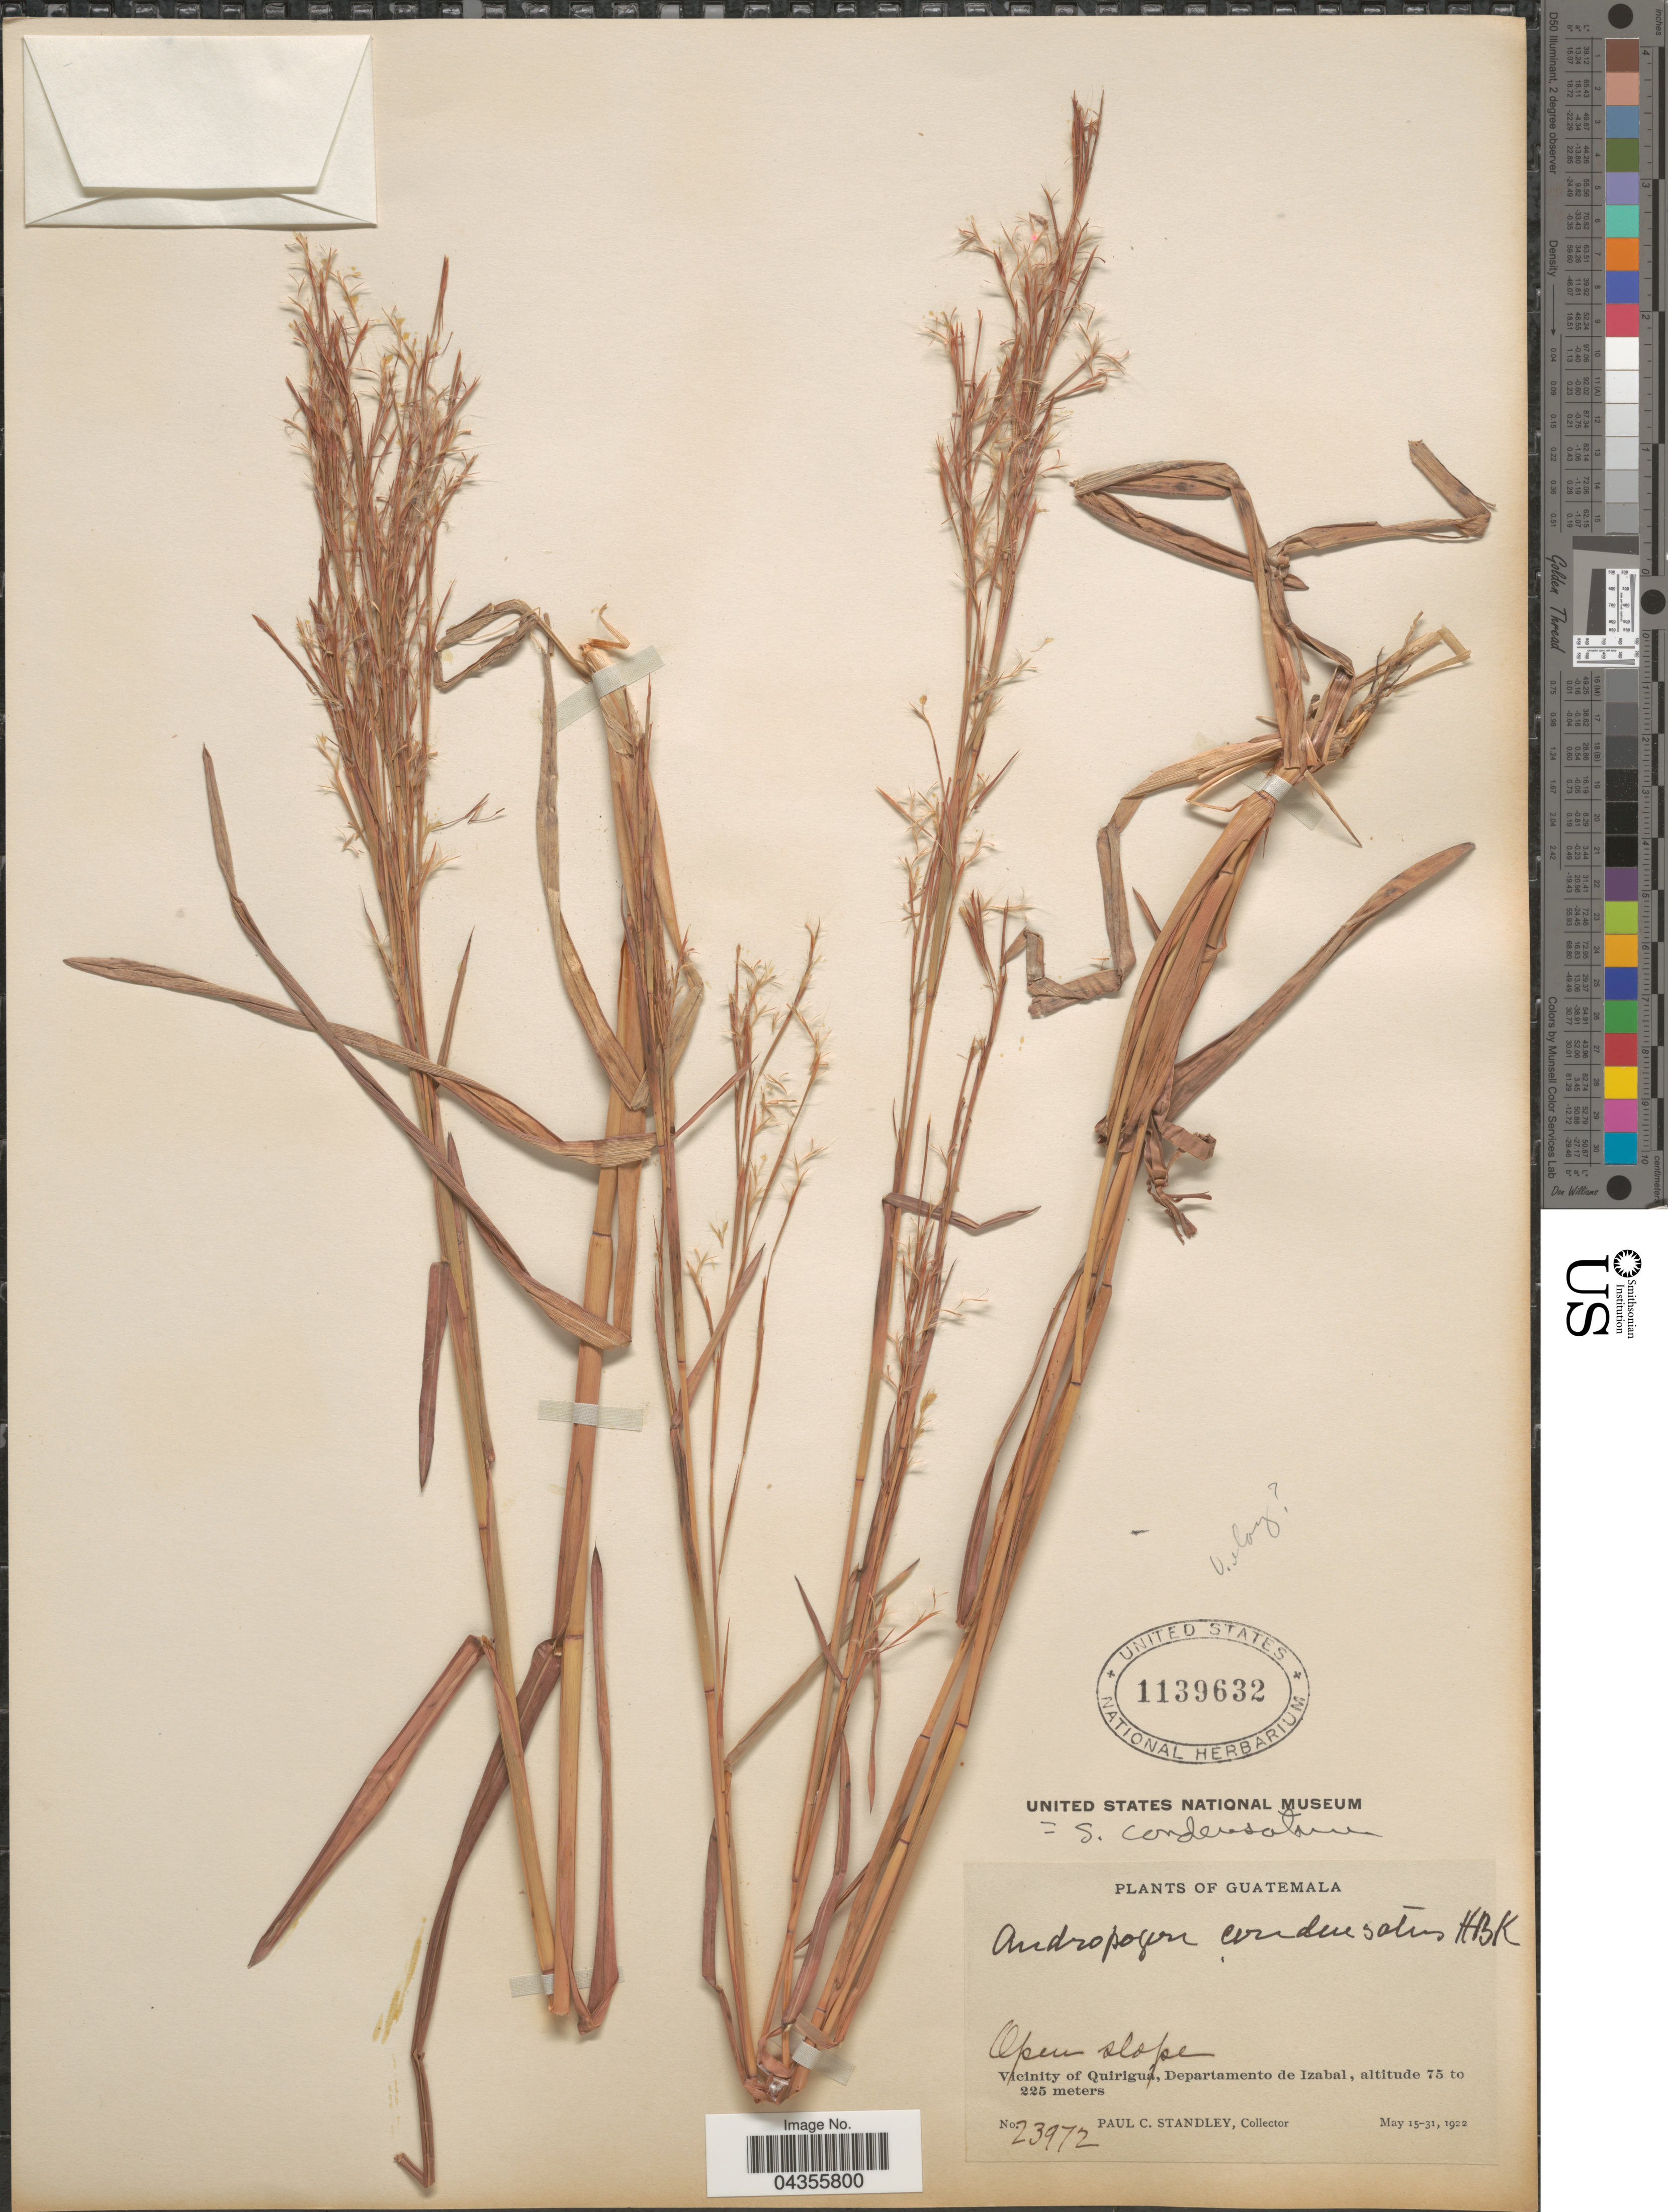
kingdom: Plantae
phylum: Tracheophyta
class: Liliopsida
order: Poales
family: Poaceae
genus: Schizachyrium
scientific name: Schizachyrium condensatum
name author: (Kunth) Nees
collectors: P. C. Standley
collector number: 23972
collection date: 1922-05-15/1922-05-31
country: Guatemala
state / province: Izabal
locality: Open slope. Vicinity of Quirigua, Departamento de Izabal.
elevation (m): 75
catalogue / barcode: US 1139632